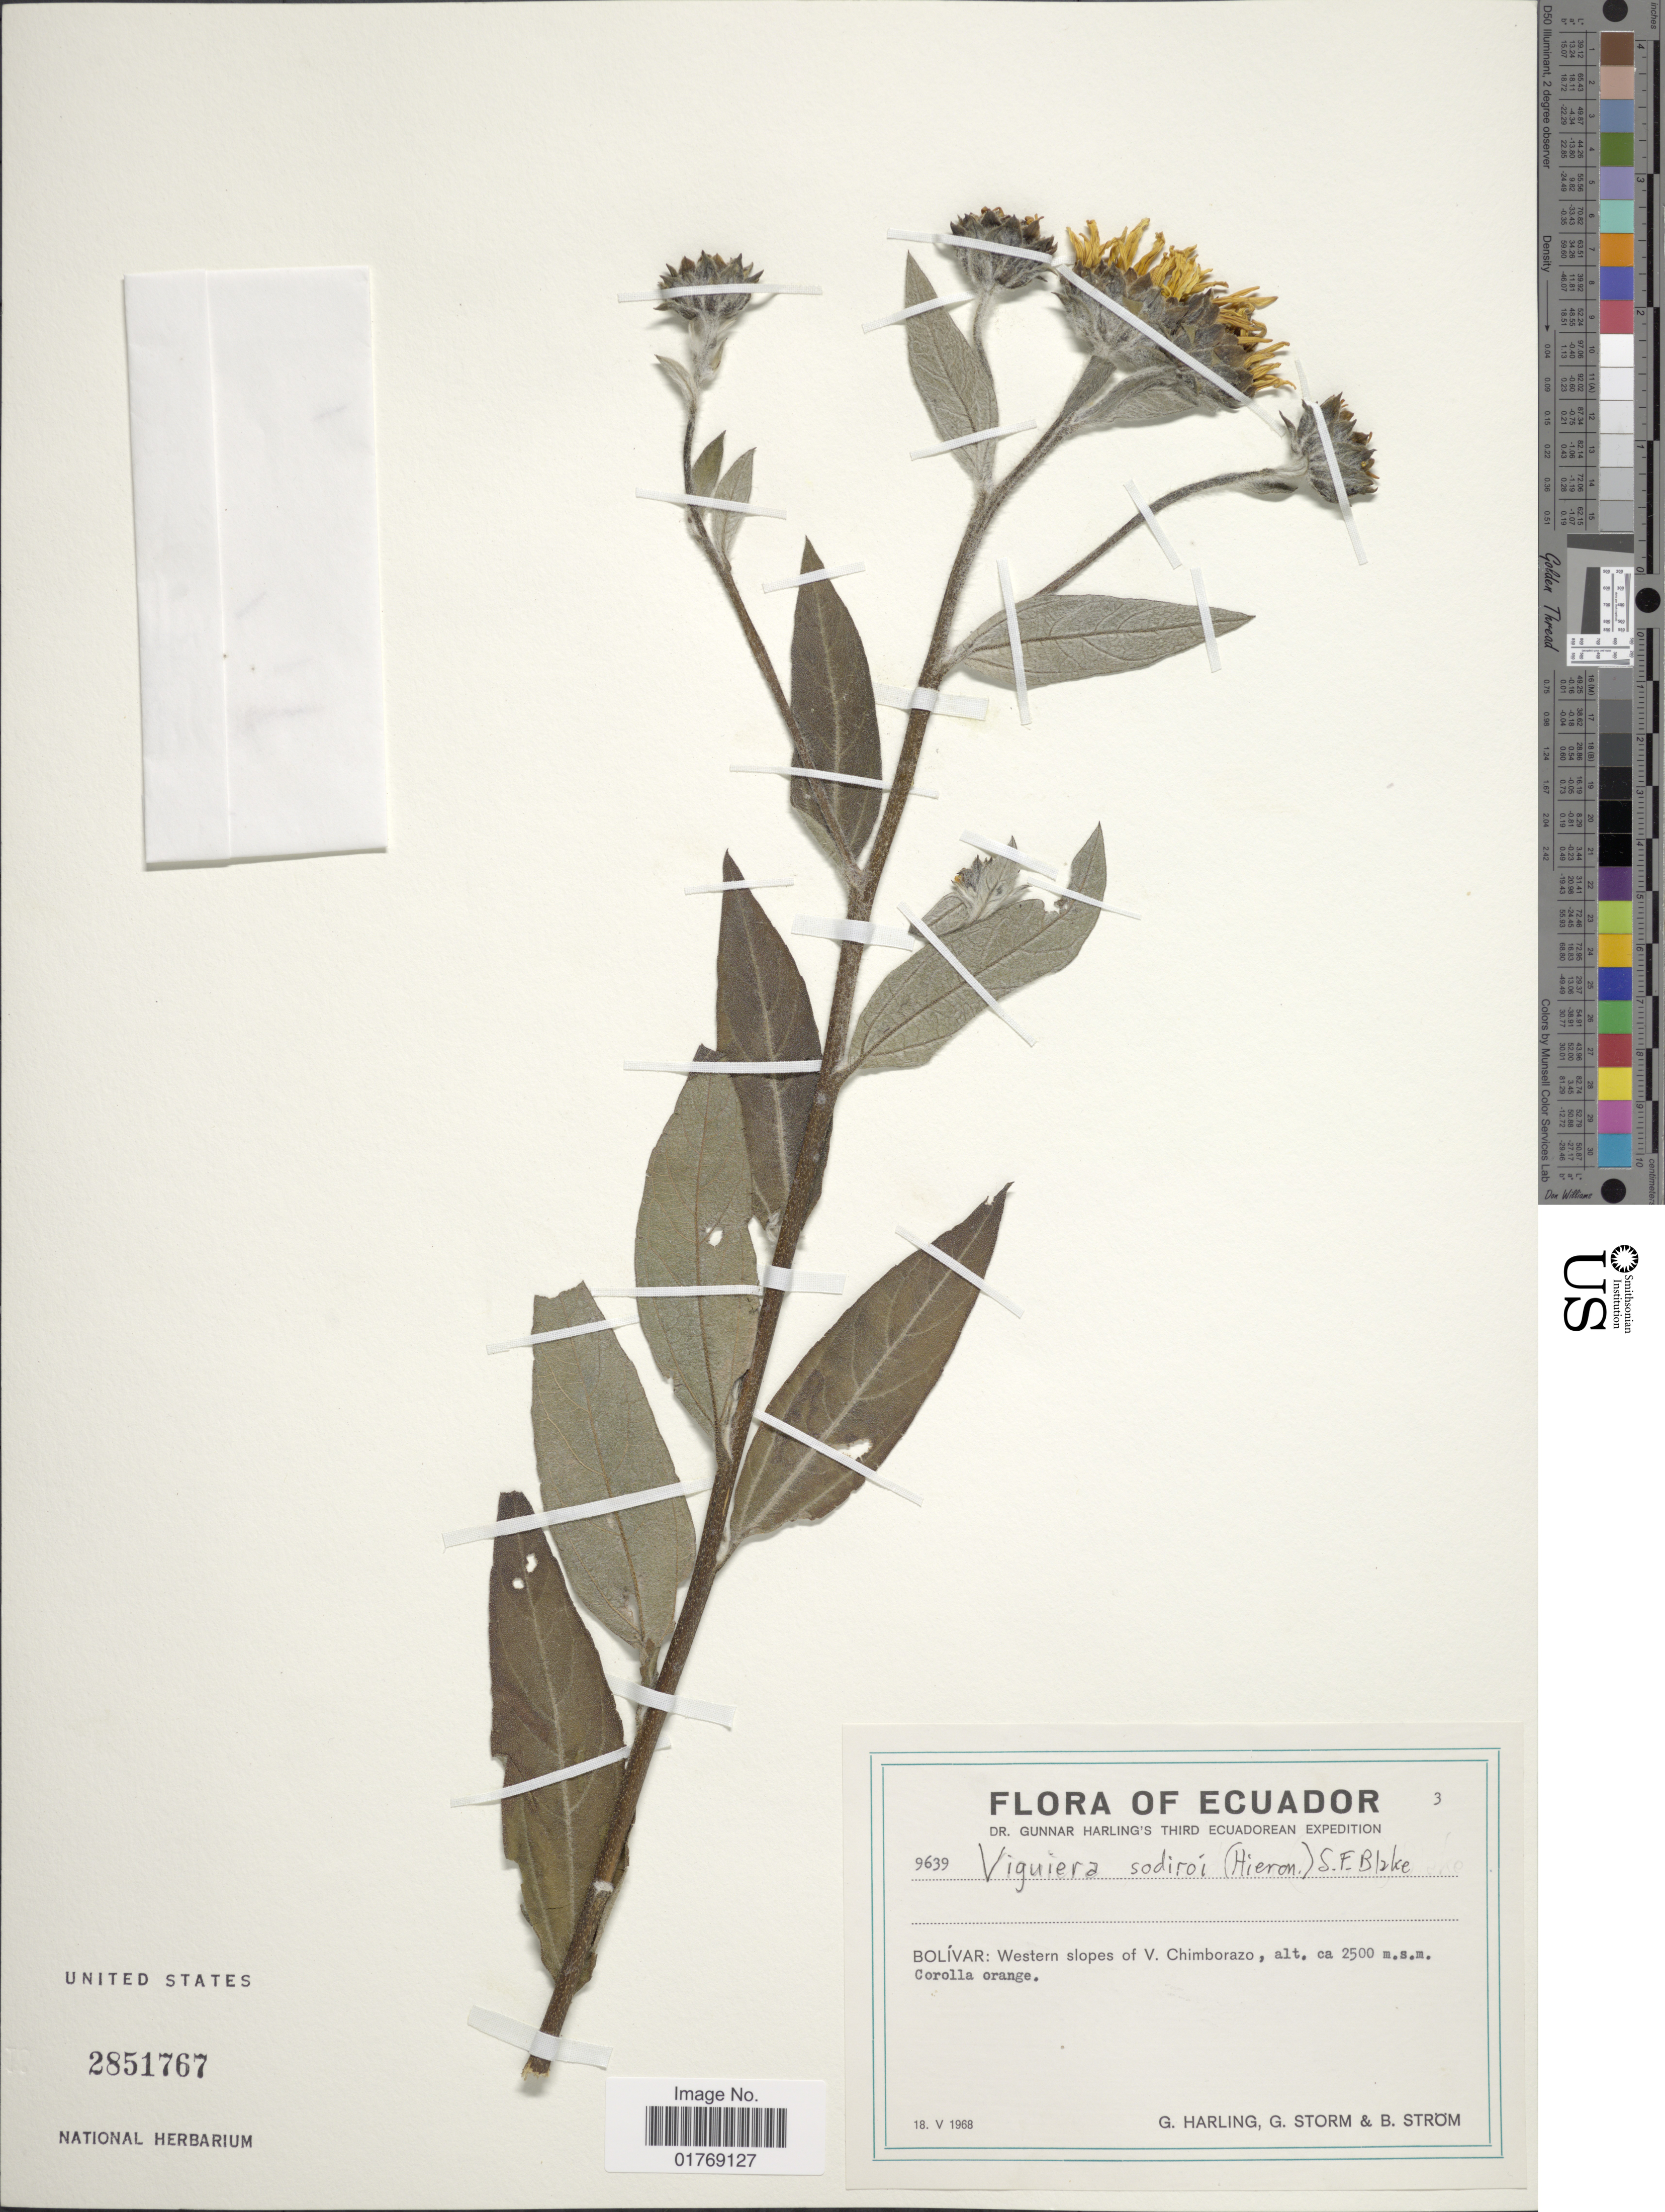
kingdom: Plantae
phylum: Tracheophyta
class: Magnoliopsida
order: Asterales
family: Asteraceae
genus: Viguiera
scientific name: Viguiera sodiroi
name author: (Hieron.) S.F. Blake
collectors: G. Harling, G. Storm & B. Ström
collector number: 9639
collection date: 1968-05-18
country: Ecuador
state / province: Bolívar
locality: Bolívar: Western slopes of V. Chimborazo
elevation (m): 2500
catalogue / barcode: US 2851767